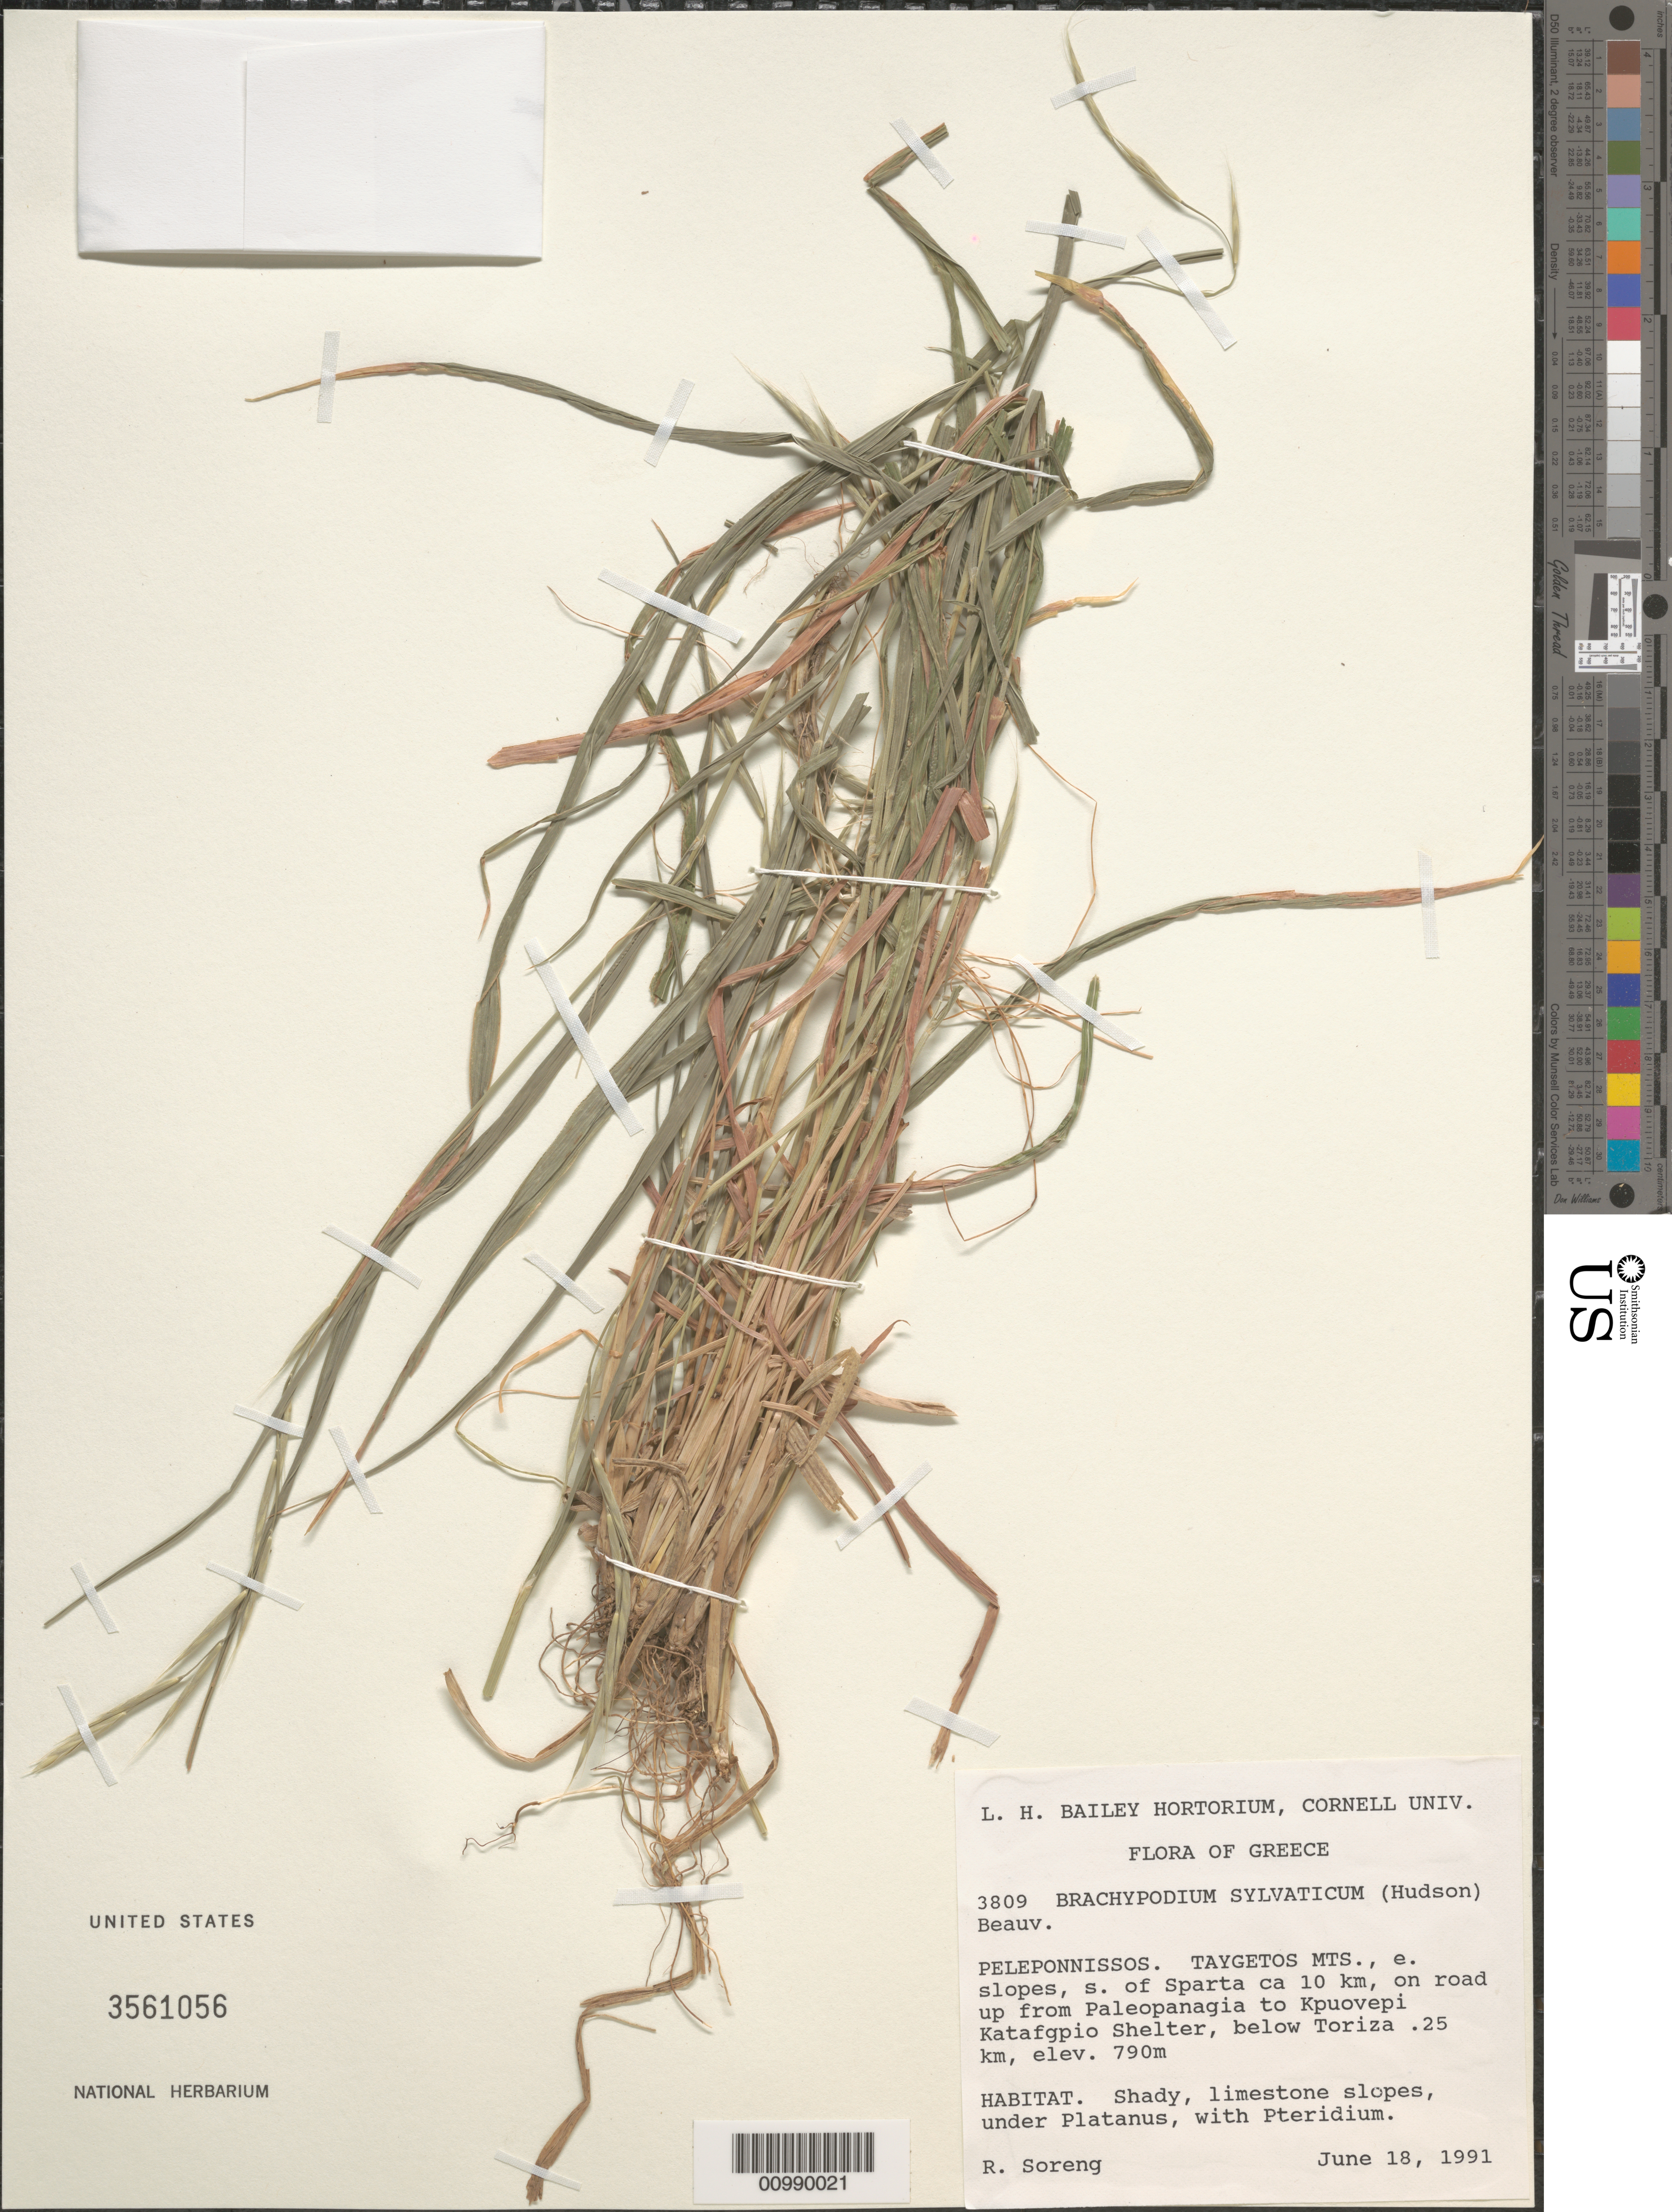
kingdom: Plantae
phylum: Tracheophyta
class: Liliopsida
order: Poales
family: Poaceae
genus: Brachypodium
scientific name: Brachypodium sylvaticum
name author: (Huds.) P. Beauv.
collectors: R. J. Soreng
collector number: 3809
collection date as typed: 18 Jun 1991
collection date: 1991-06-18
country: Greece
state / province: Peloponnese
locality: TAYGETOS MTS., E slopes, S of Sparta ca 10 km, on road up from Paleopanagia to Kpuovepi Katafgpio Shelter, below Toriza 25 km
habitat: Shady, limestone slopes, under Platanus, with Pteridium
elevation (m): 790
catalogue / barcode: US 3561056